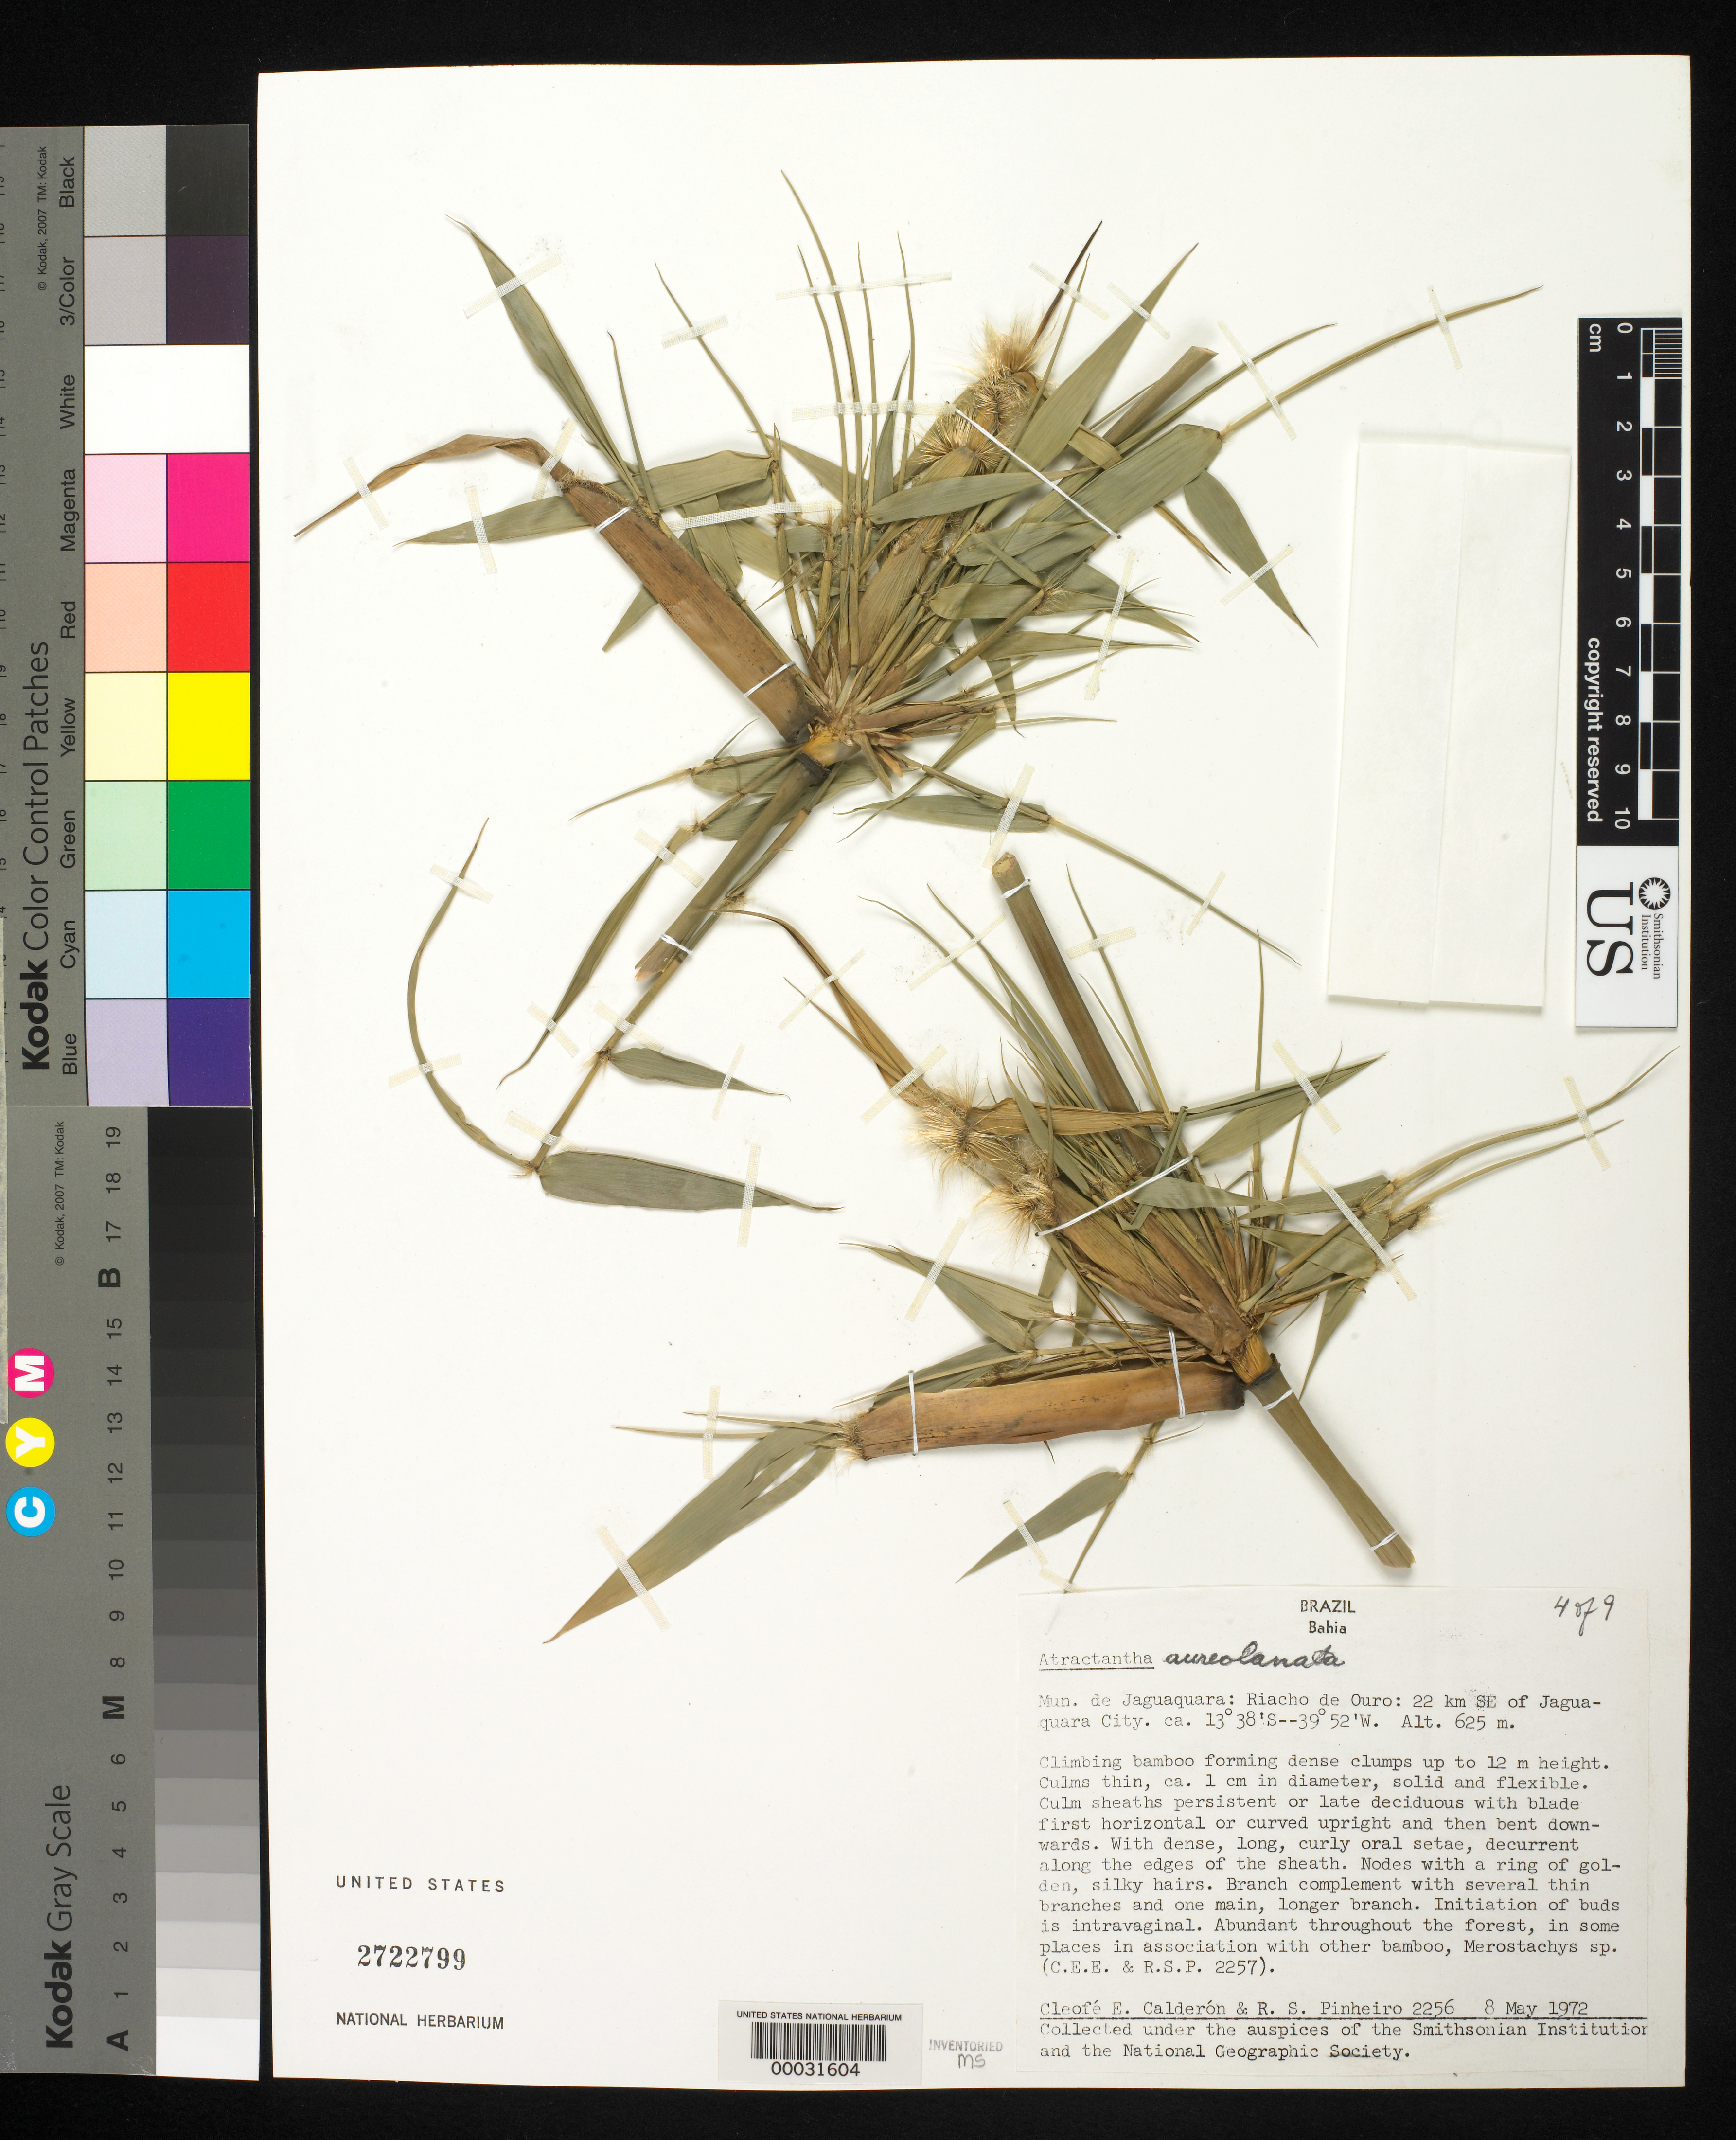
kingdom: Plantae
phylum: Tracheophyta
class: Liliopsida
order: Poales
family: Poaceae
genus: Atractantha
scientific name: Atractantha aureolanata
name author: Judz.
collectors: C. E. Calderón & R. S. Pinheiro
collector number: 2256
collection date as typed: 08 May 1972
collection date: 1972-05-08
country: Brazil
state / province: Bahia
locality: Jaguaquara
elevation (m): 625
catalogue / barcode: US 2722799